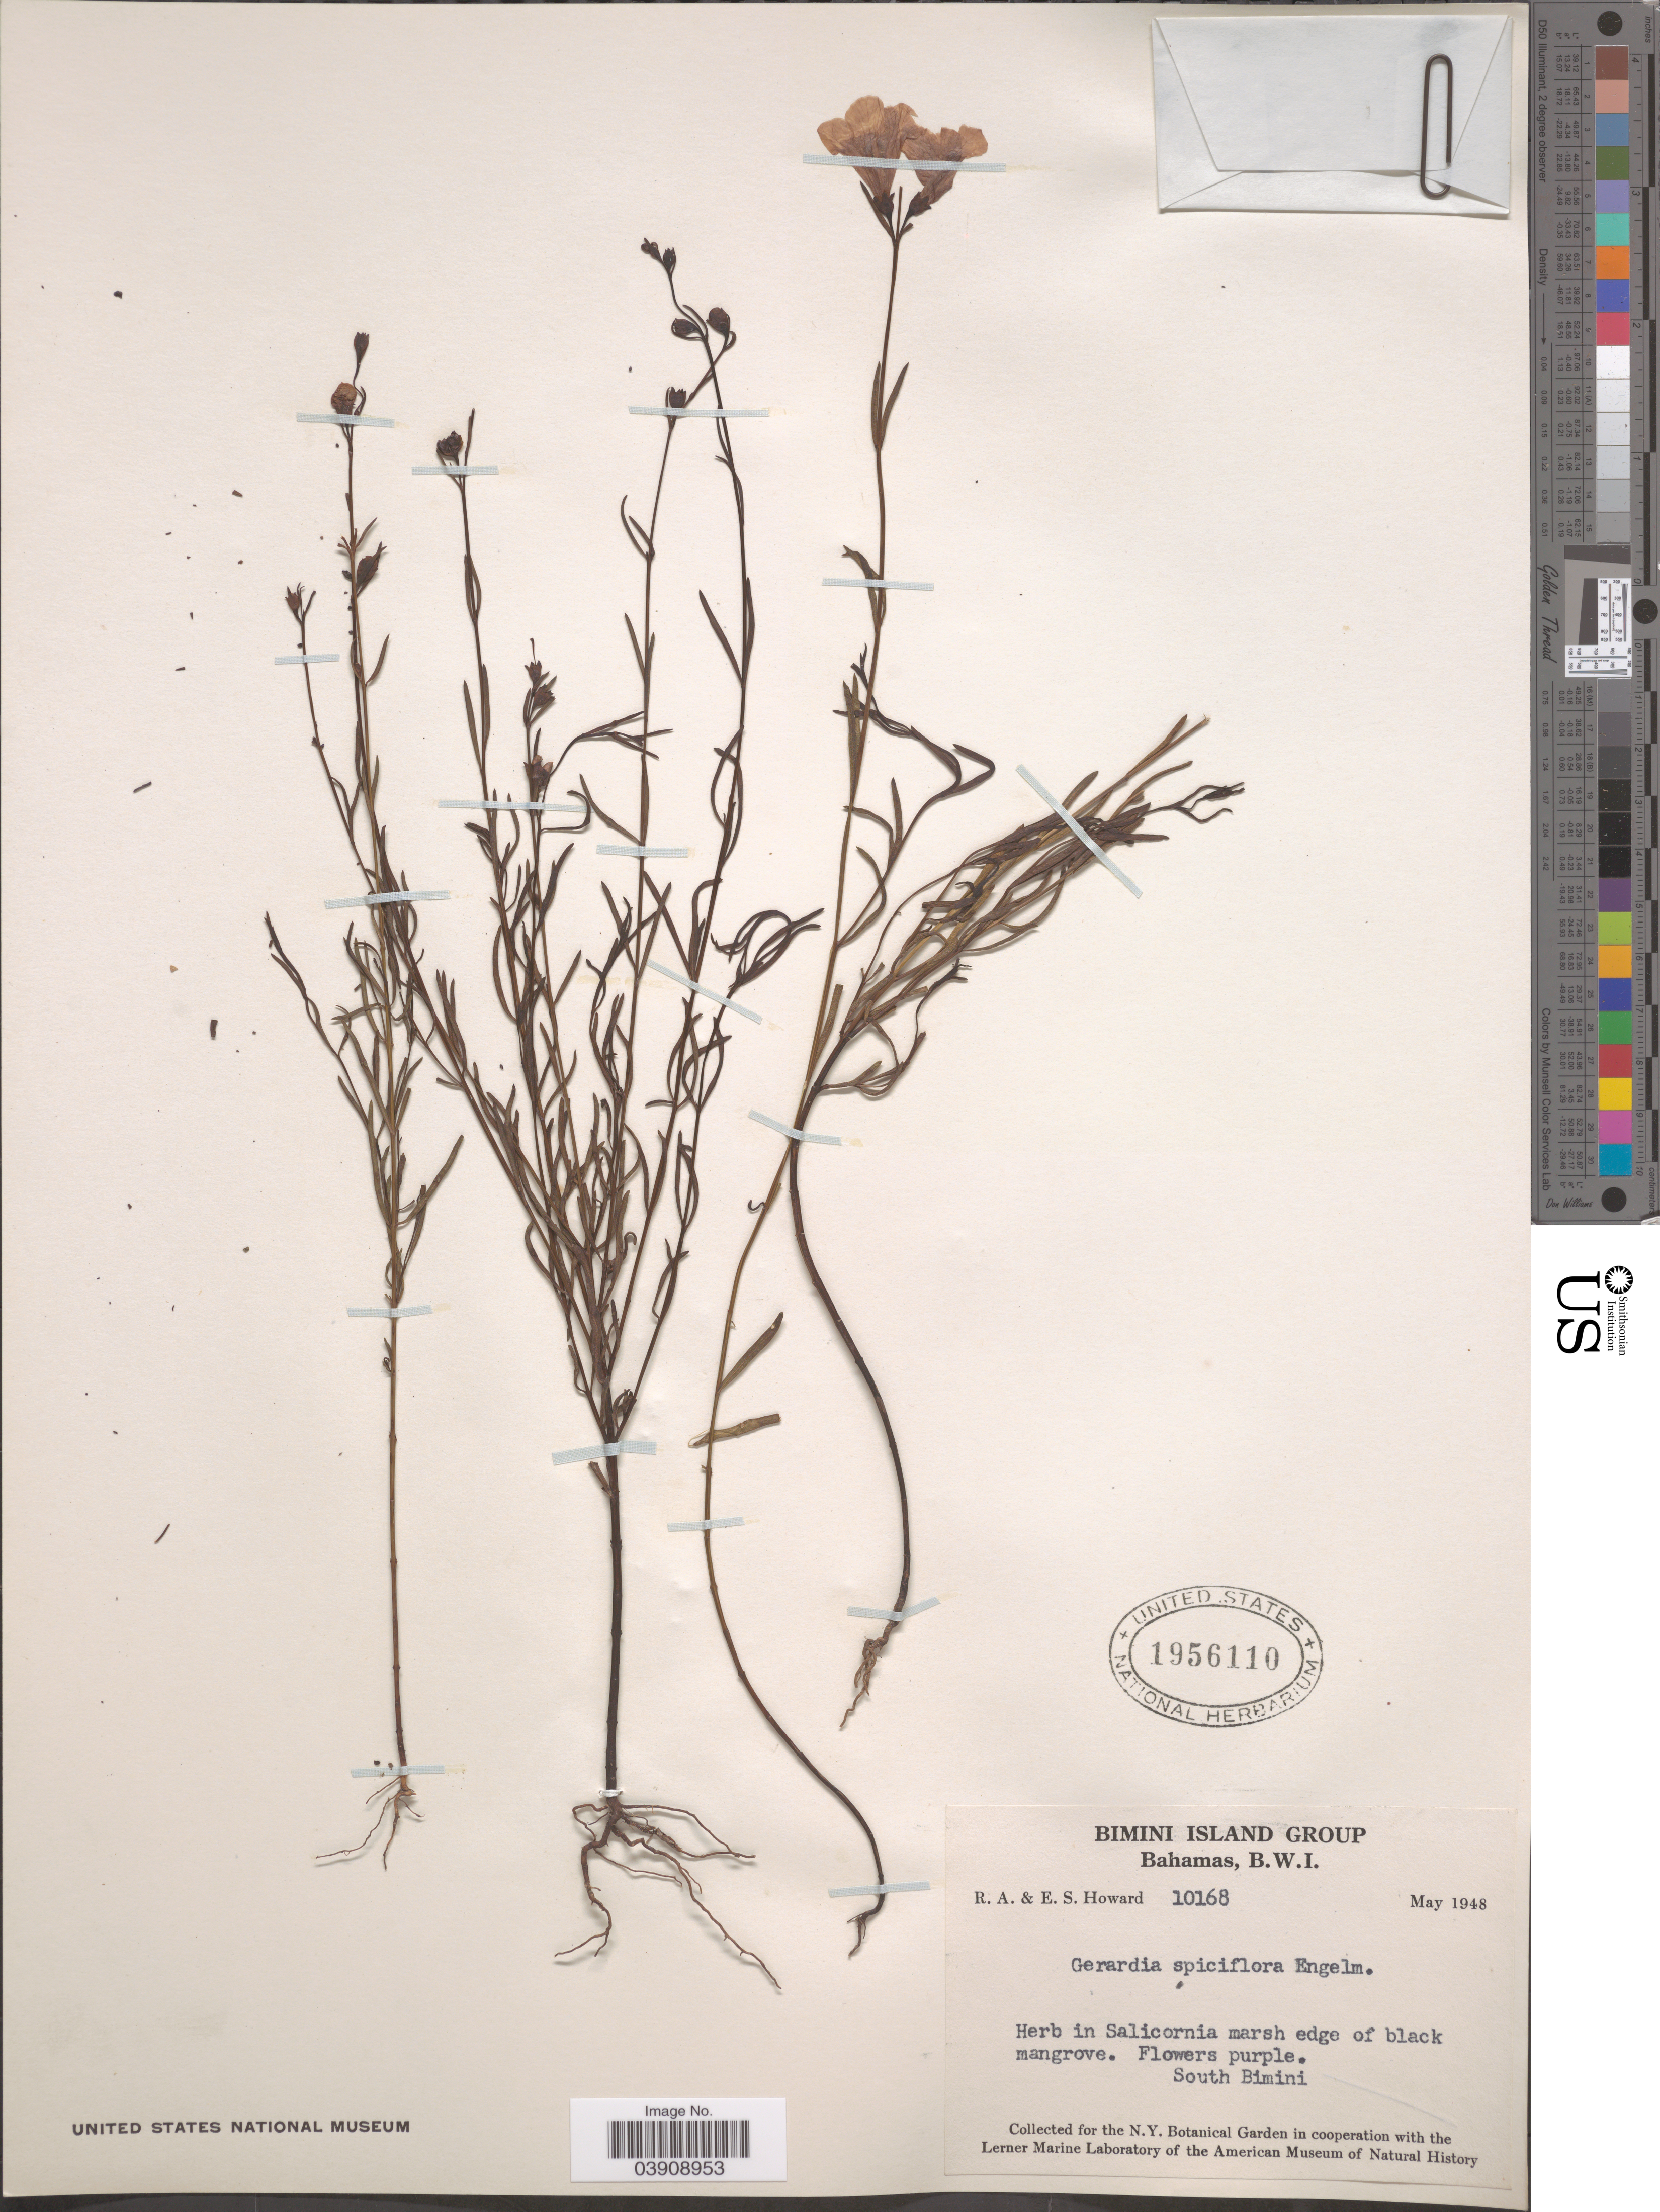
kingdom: Plantae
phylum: Tracheophyta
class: Magnoliopsida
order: Lamiales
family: Orobanchaceae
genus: Agalinis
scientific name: Agalinis spiciflora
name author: (Engelm.) Pennell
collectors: R. A. Howard & E. S. Howard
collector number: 10168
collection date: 1948-05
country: Bahamas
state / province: Bimini and Cat Cay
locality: Bimini Island Group. South Bimini.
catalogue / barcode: US 1956110